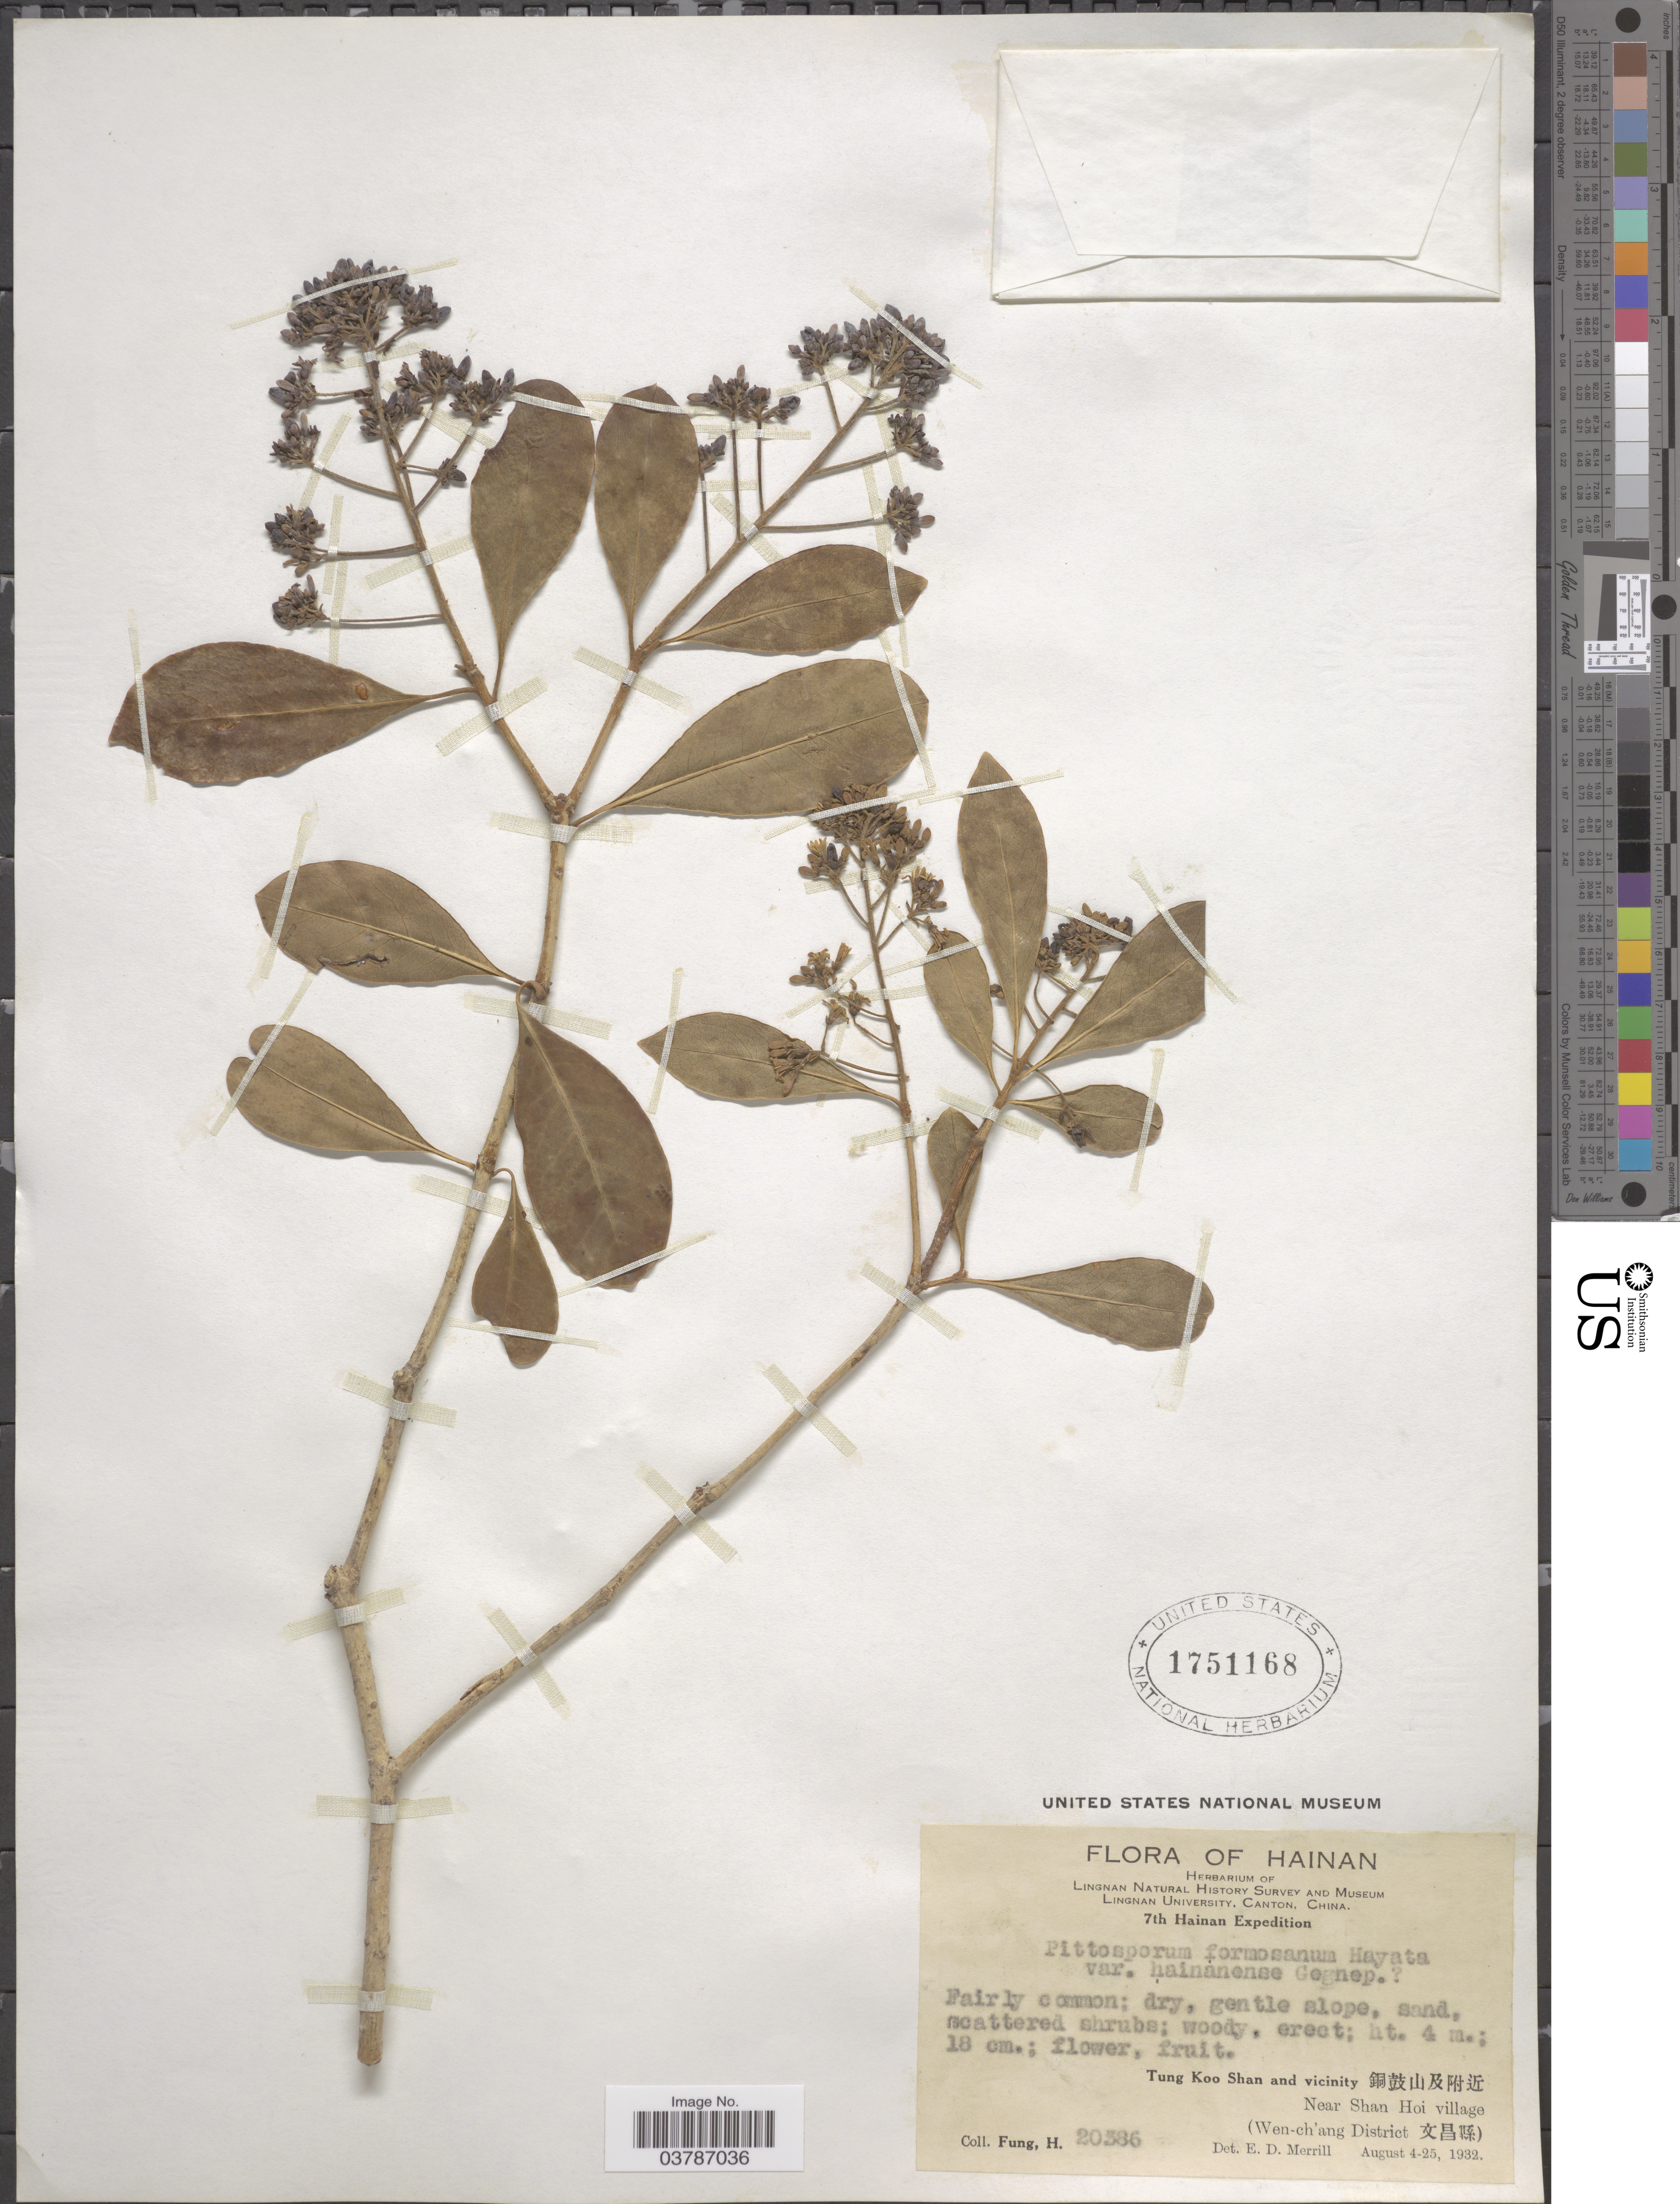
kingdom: Plantae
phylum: Tracheophyta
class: Magnoliopsida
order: Apiales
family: Pittosporaceae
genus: Pittosporum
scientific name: Pittosporum formosanum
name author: Hayata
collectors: H. Fung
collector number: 20386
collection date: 1932-08-04/1932-08-25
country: China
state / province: Hainan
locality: Tung Koo Shan and vicinity X. Near Shan Hoi village (Wen-ch'ang District X).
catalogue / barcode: US 1751168